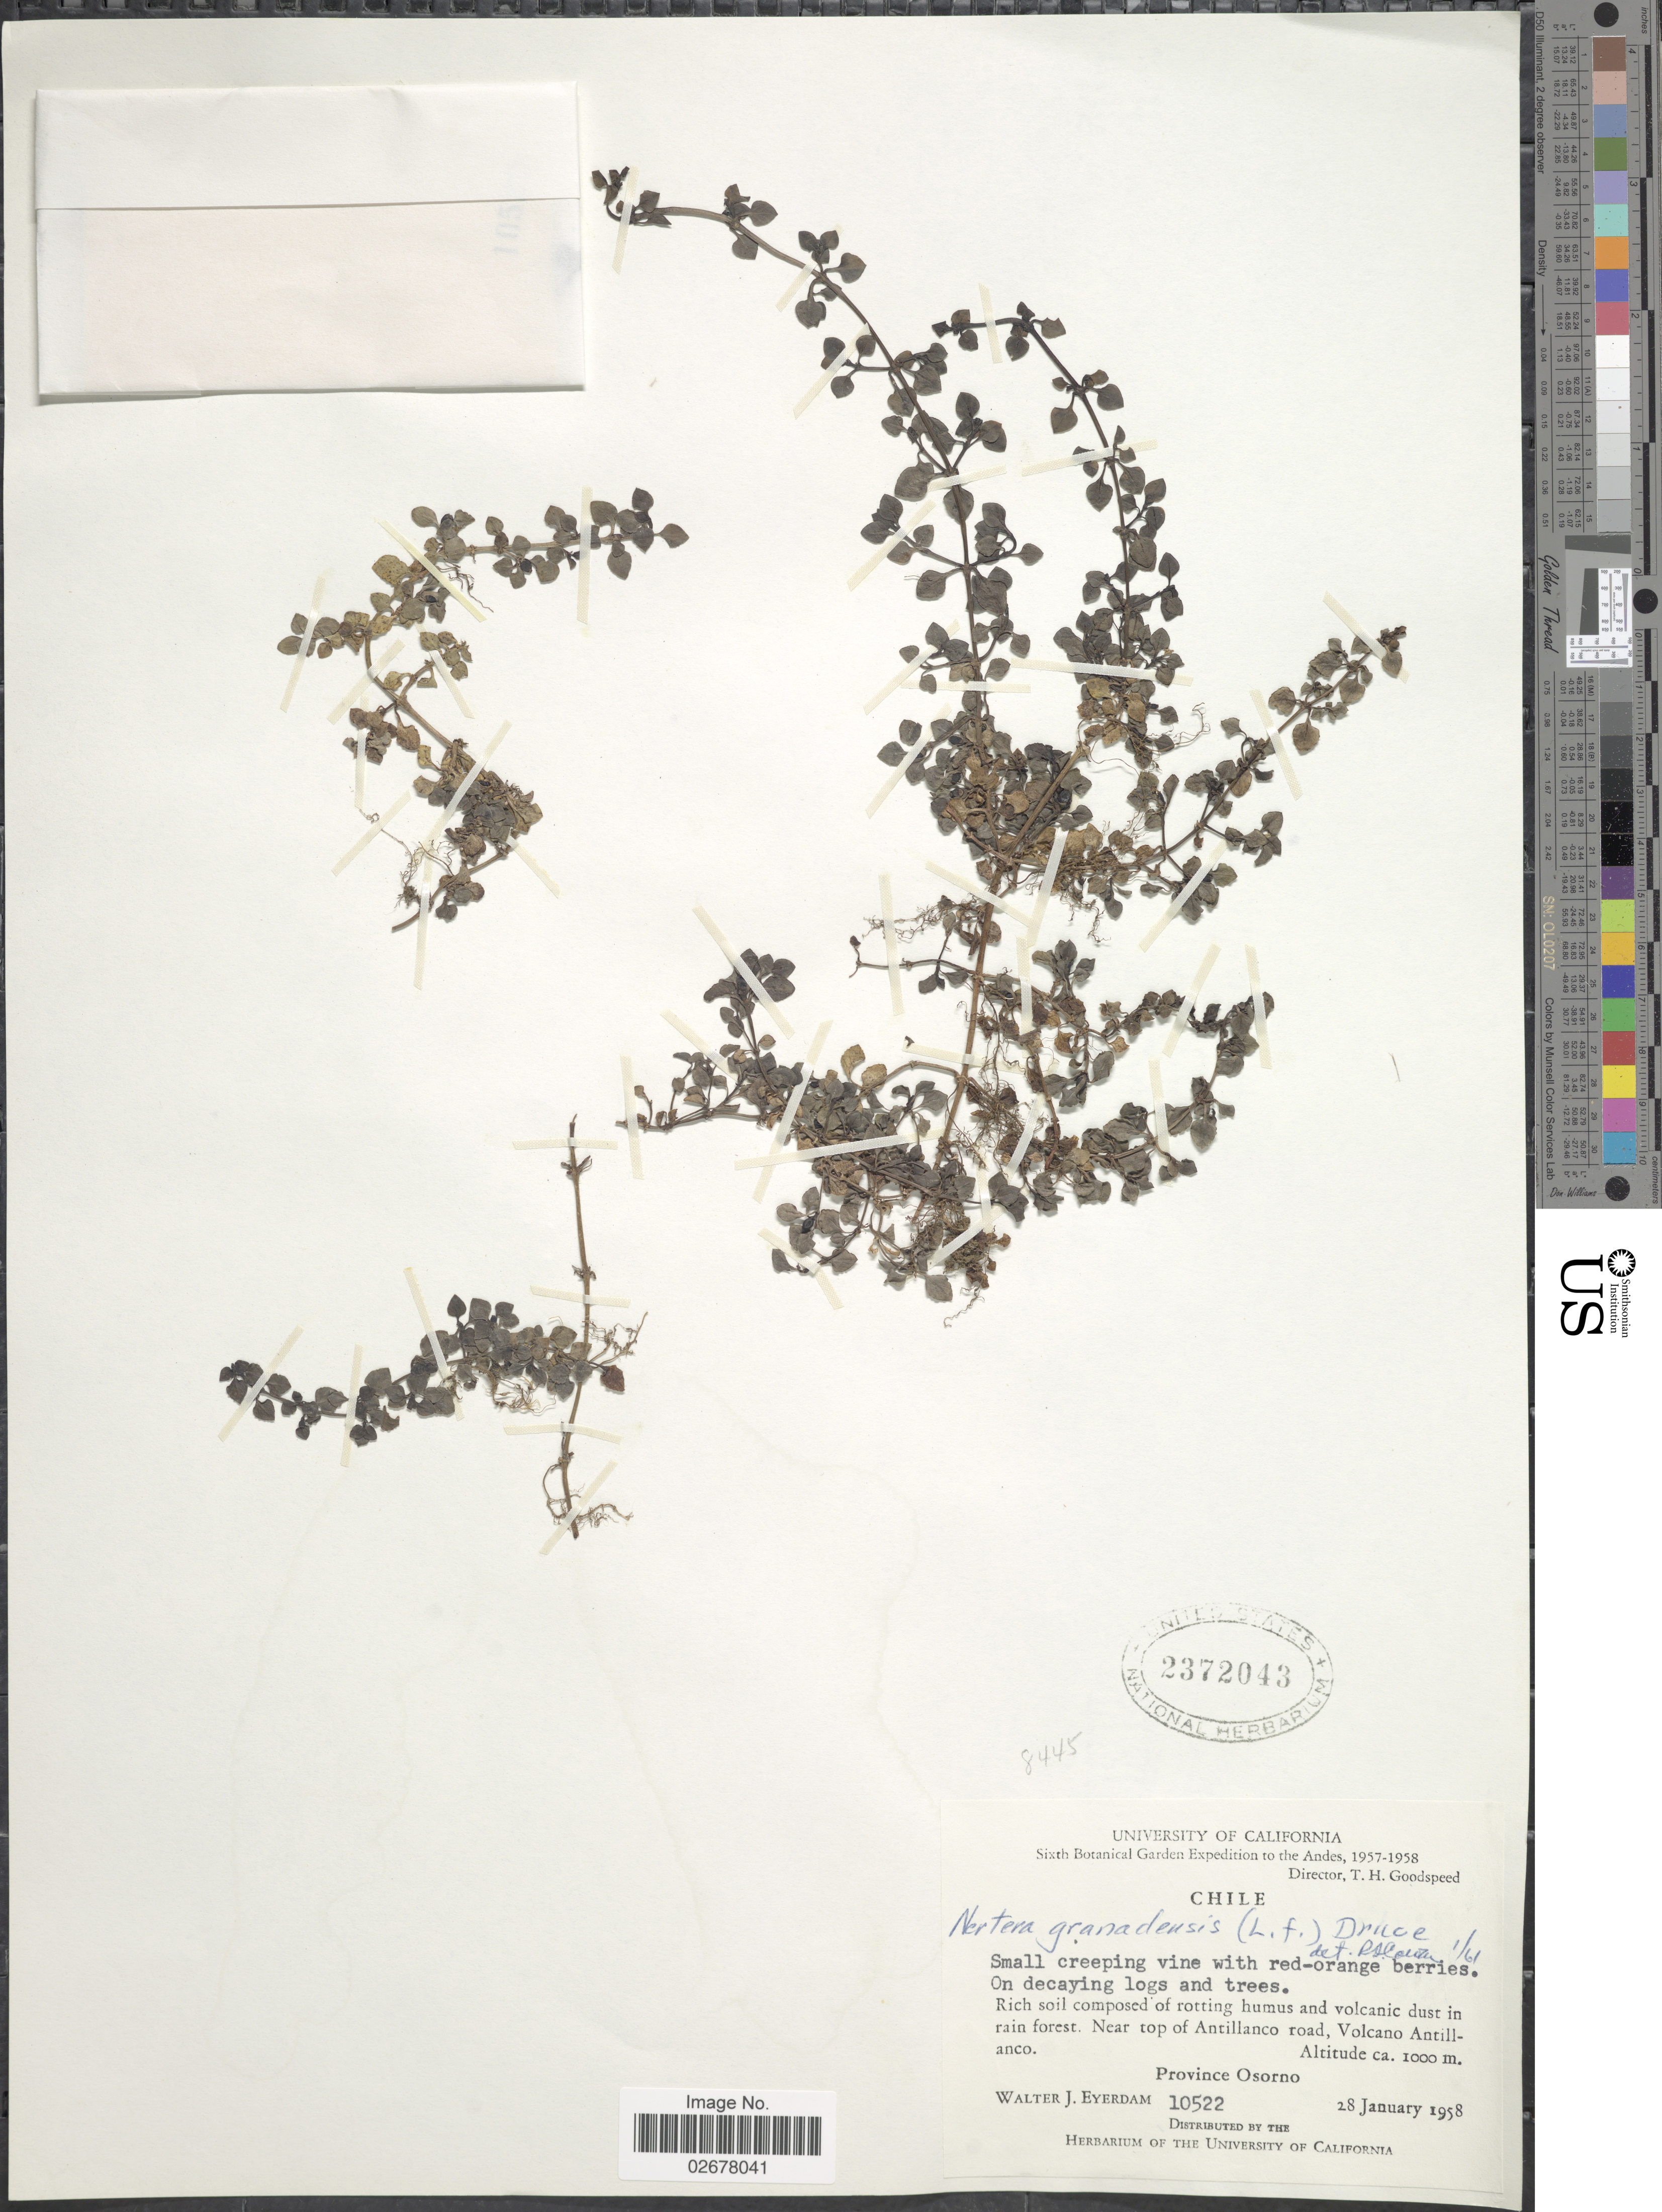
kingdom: Plantae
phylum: Tracheophyta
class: Magnoliopsida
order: Gentianales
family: Rubiaceae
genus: Nertera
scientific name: Nertera depressa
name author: Banks & Sol. ex Gaertn.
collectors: W. J. Eyerdam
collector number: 10522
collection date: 1958-01-28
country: Chile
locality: The Andes, Near top of Antillanco road, Volcano Antillanco, Province Osorno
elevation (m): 1000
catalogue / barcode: US 2372043